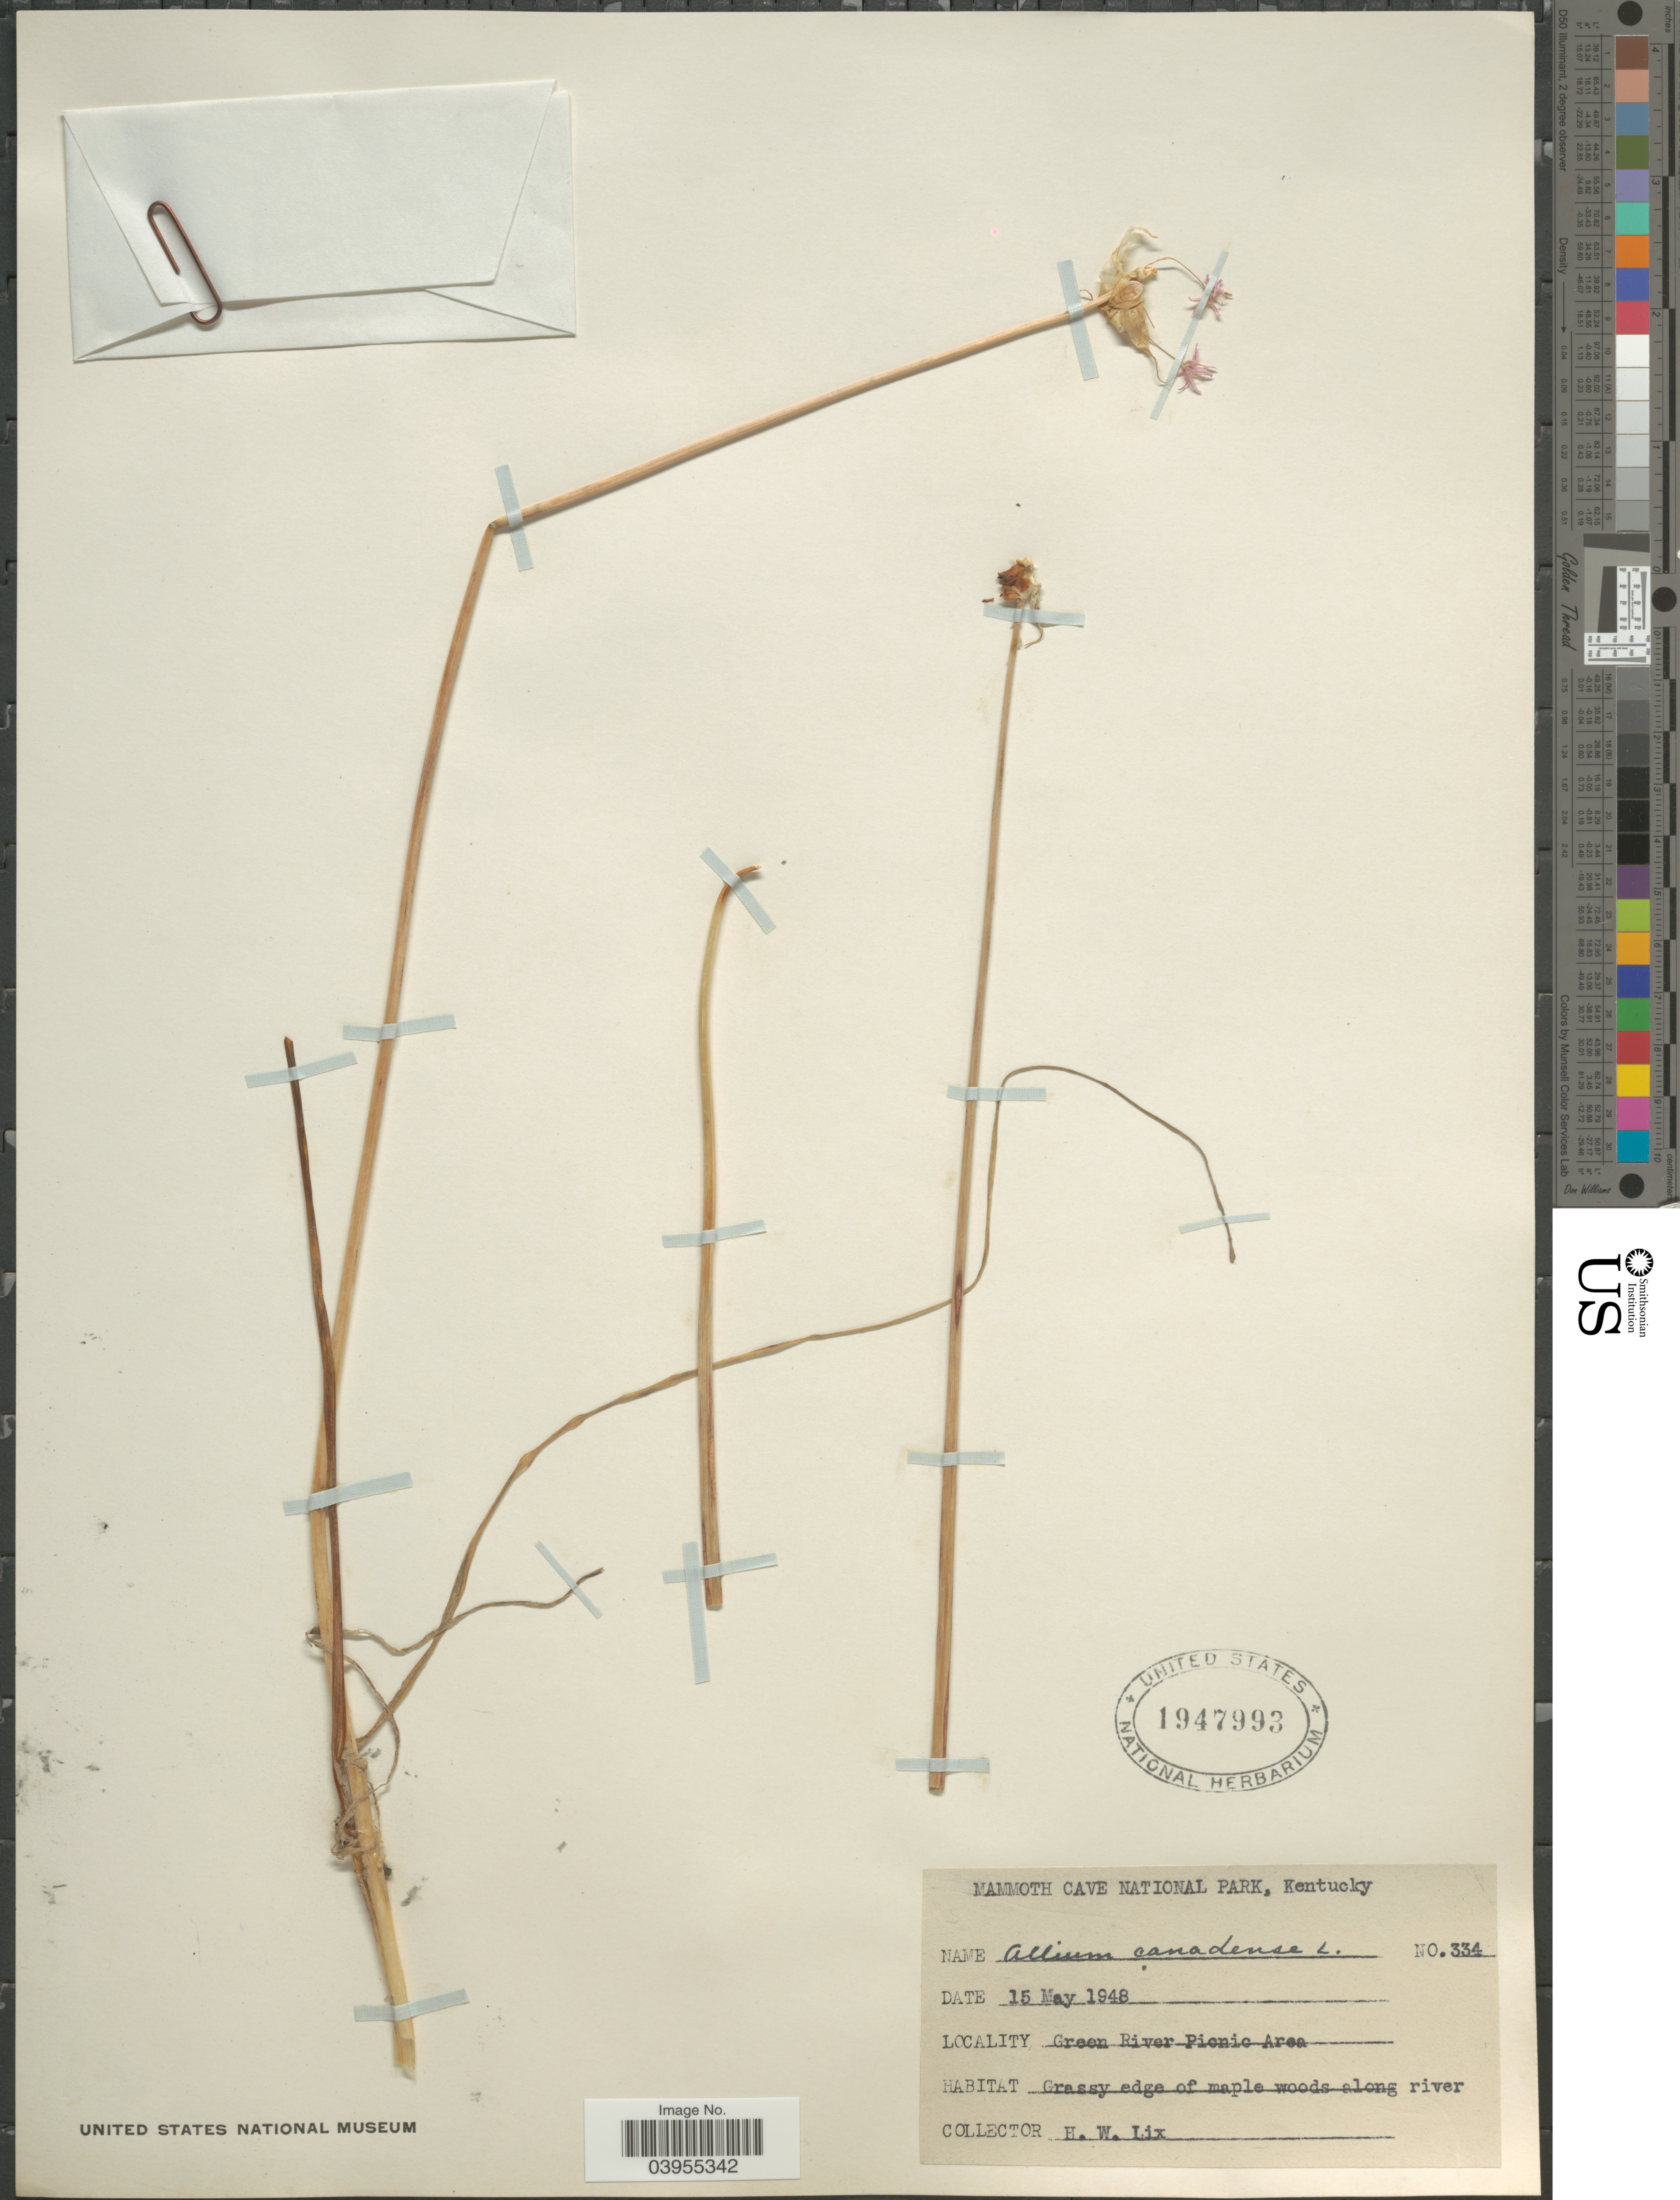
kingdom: Plantae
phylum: Tracheophyta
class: Liliopsida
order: Asparagales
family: Amaryllidaceae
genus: Allium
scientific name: Allium canadense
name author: L.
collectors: H. W. Lix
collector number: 334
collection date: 1948-05-15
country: United States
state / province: Kentucky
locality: Mammoth Cave National Park. Green River Picnic Area.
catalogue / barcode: US 1947993